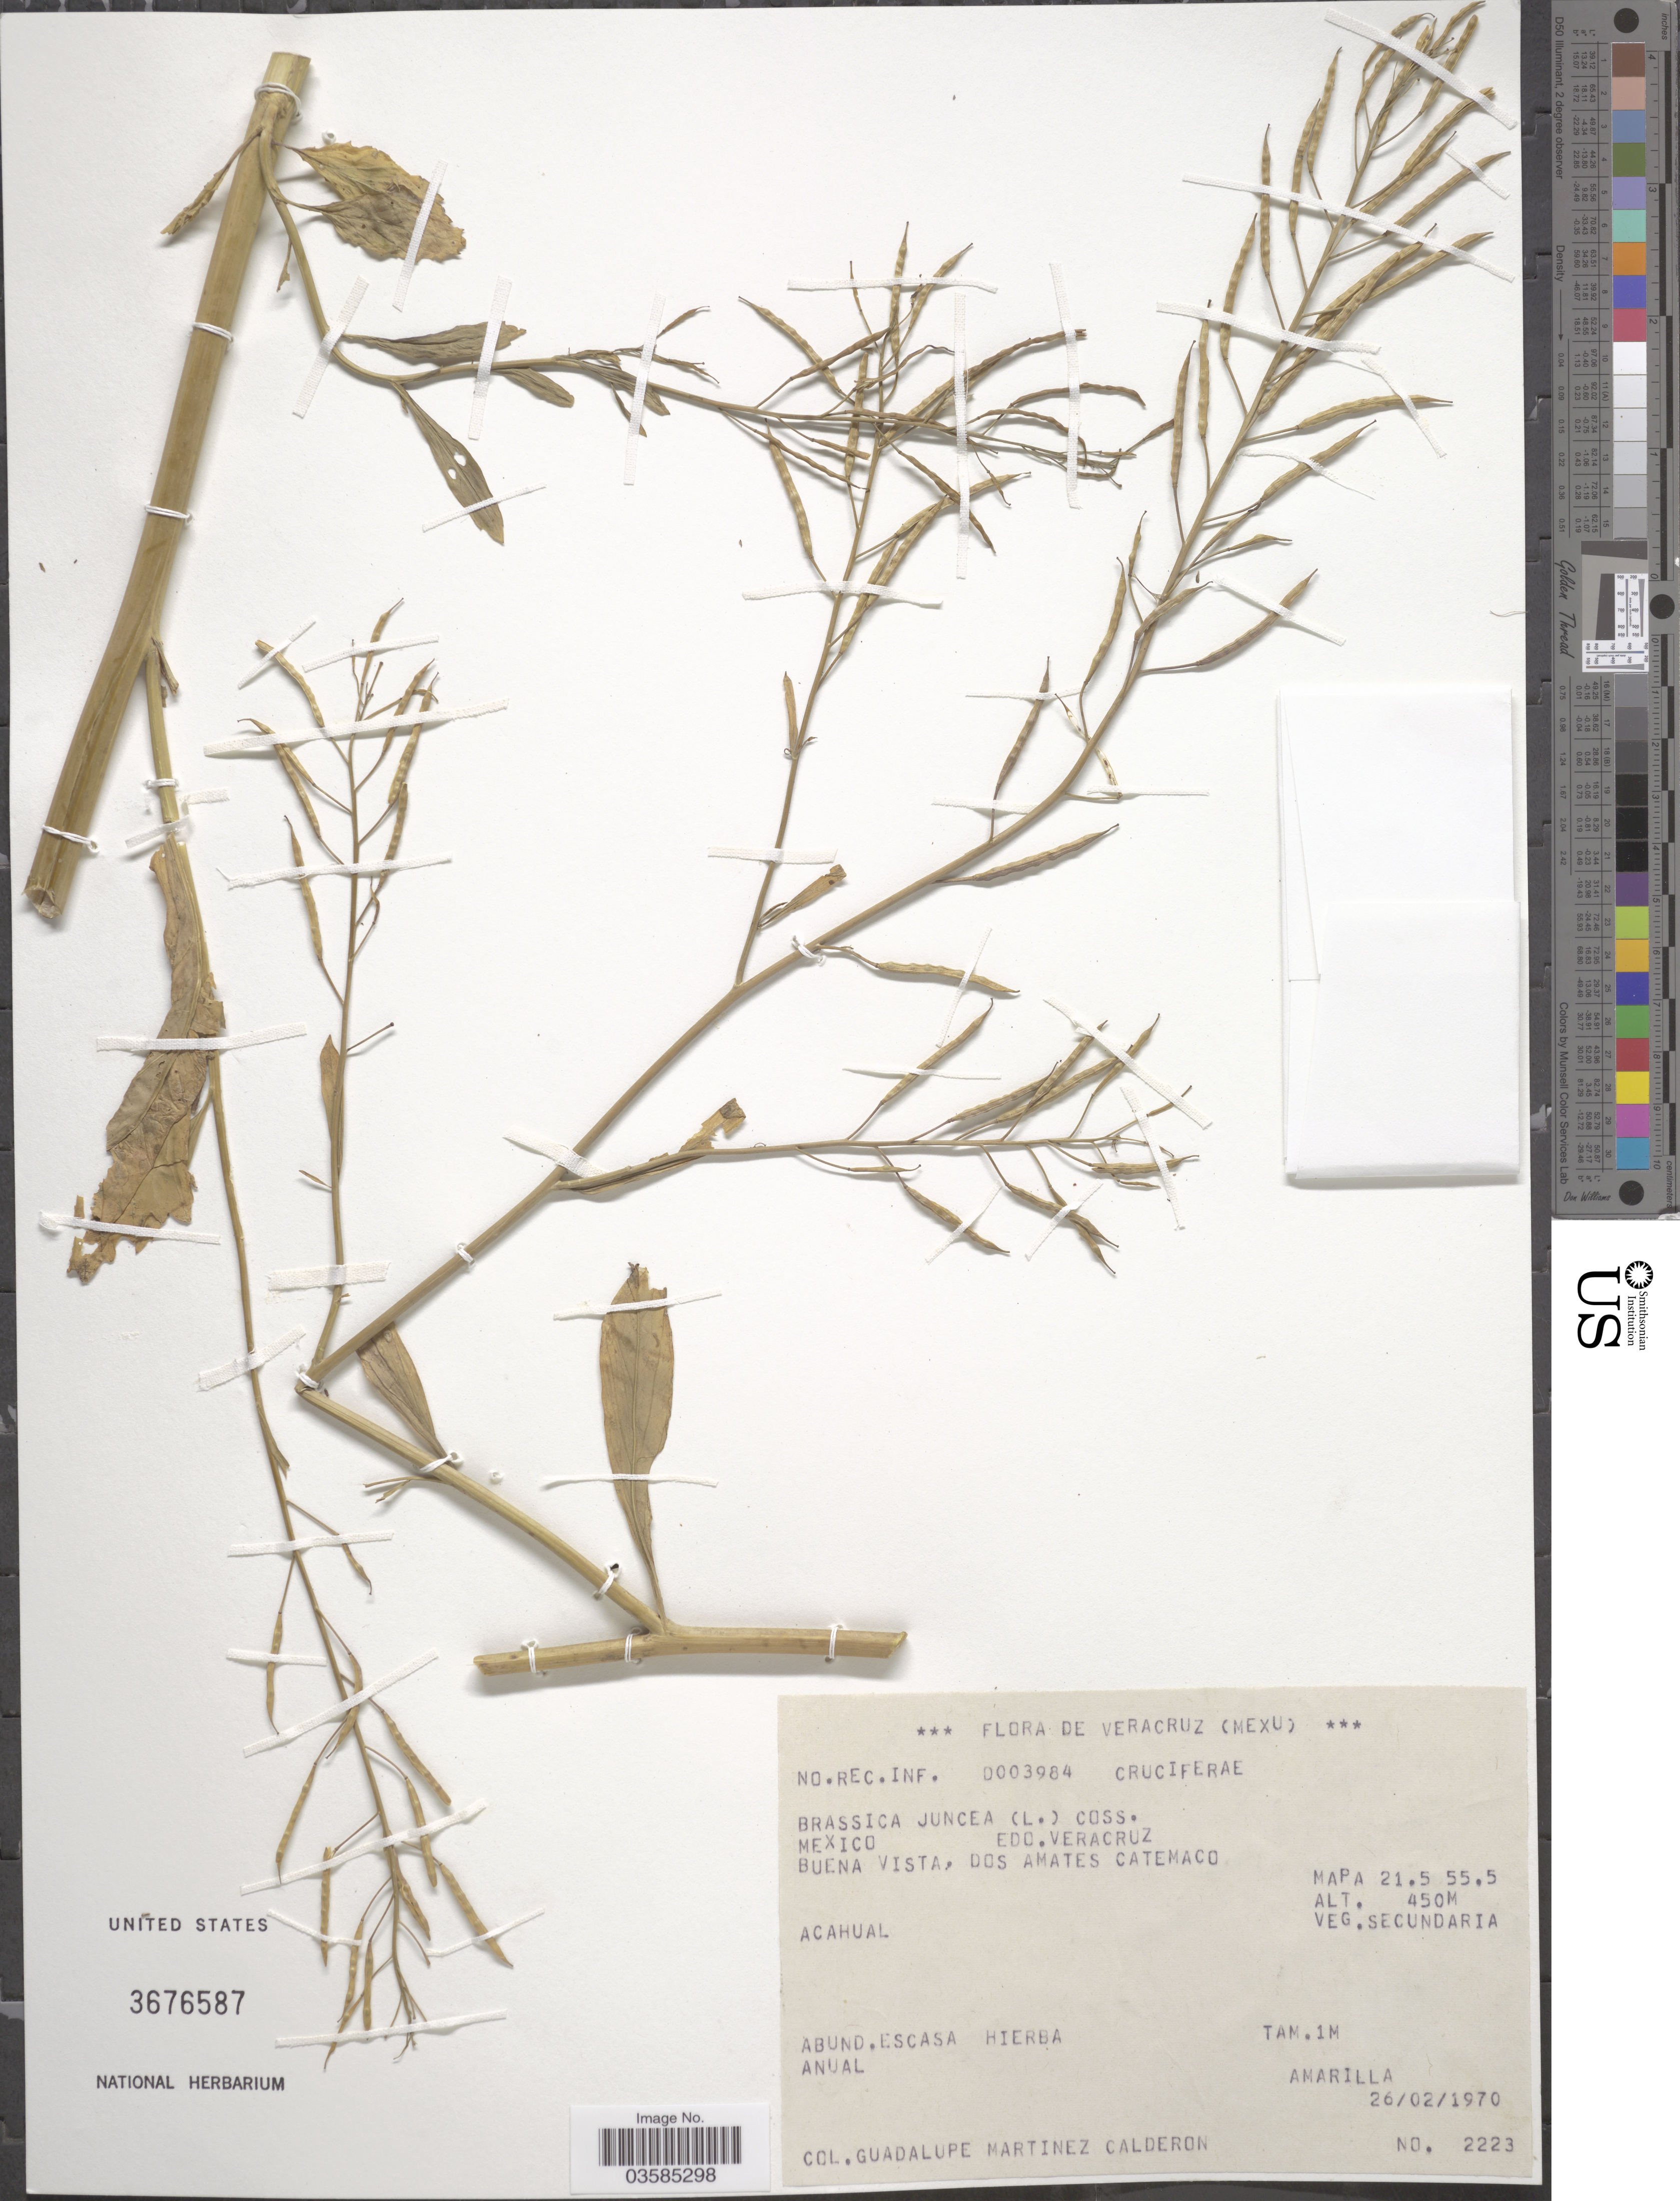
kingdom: Plantae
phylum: Tracheophyta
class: Magnoliopsida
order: Brassicales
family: Brassicaceae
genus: Brassica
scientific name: Brassica juncea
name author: (L.) Czern.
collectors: G. Martinez-C.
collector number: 2223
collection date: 1970-02-26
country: Mexico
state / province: Veracruz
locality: Edo. Veracruz. Buena Vista, Dos Amates Catemaco. Mapa 21.5 55.5.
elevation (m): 450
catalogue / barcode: US 3676587